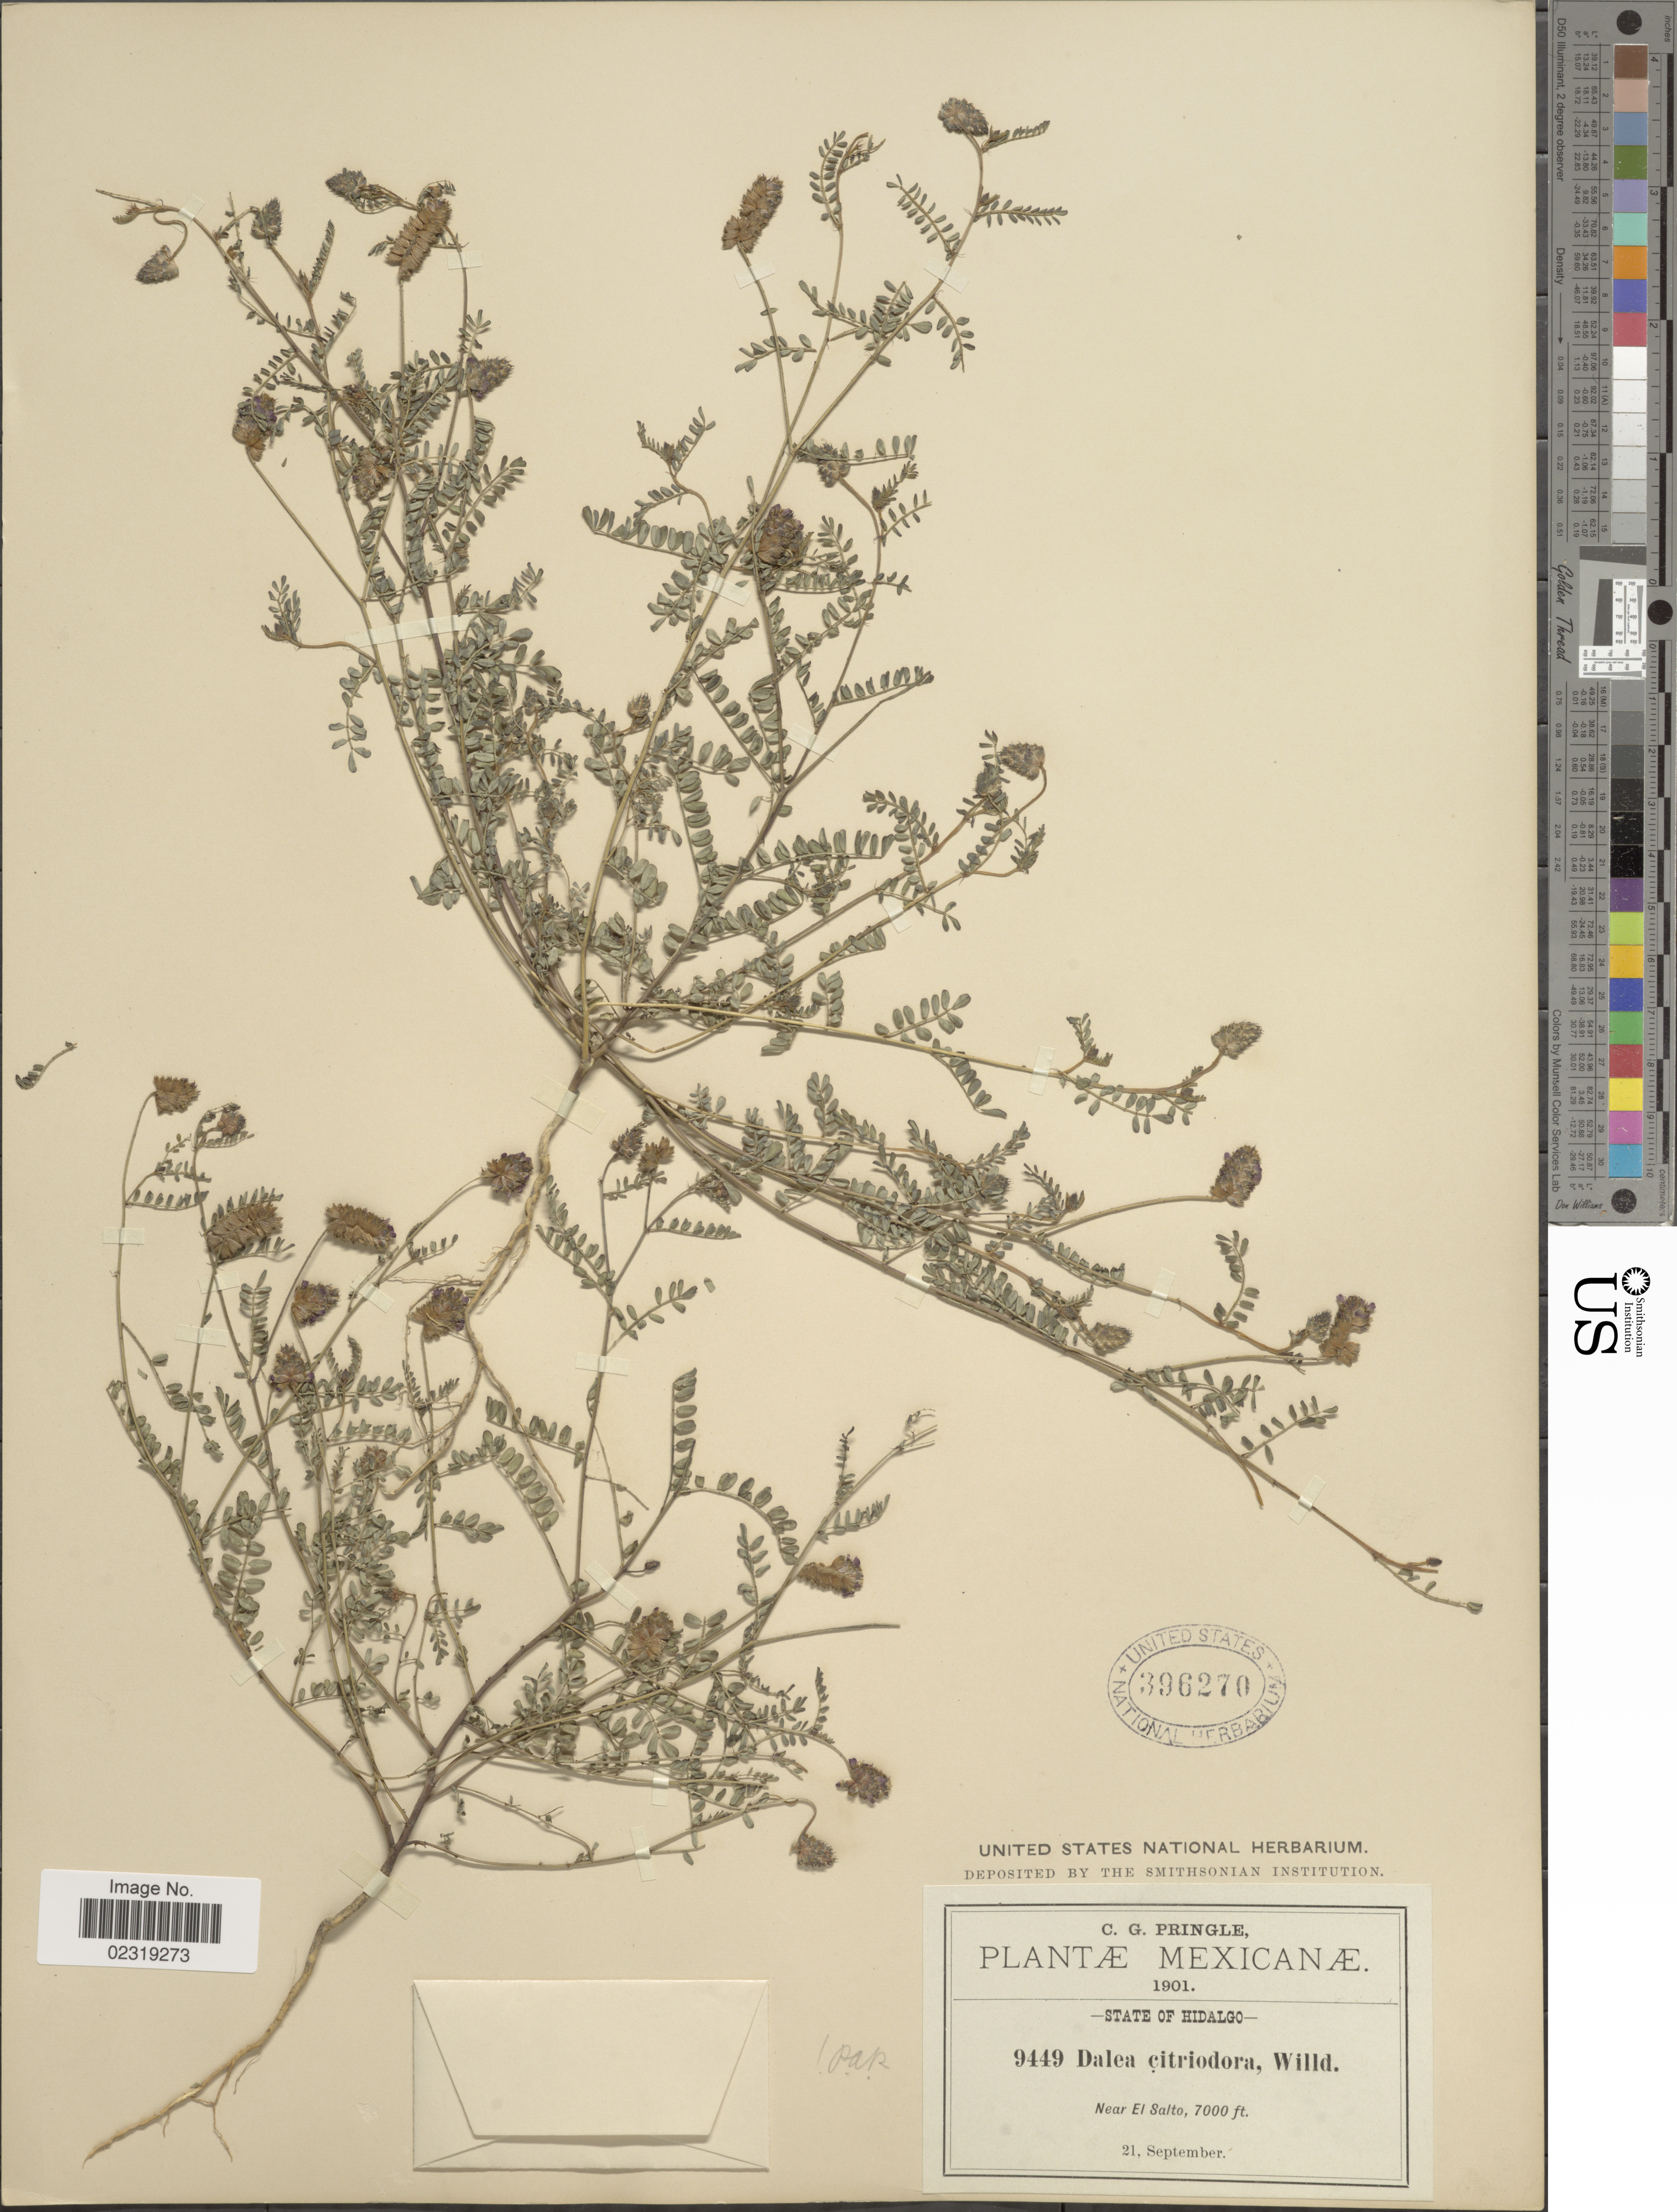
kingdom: Plantae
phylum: Tracheophyta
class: Magnoliopsida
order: Fabales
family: Fabaceae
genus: Dalea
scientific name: Dalea foliolosa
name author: (Aiton) Barneby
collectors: C. G. Pringle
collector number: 9449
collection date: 1901-09-21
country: Mexico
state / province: Hidalgo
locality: State of Hidalgo. Near El Salto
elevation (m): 2134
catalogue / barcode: US 396270